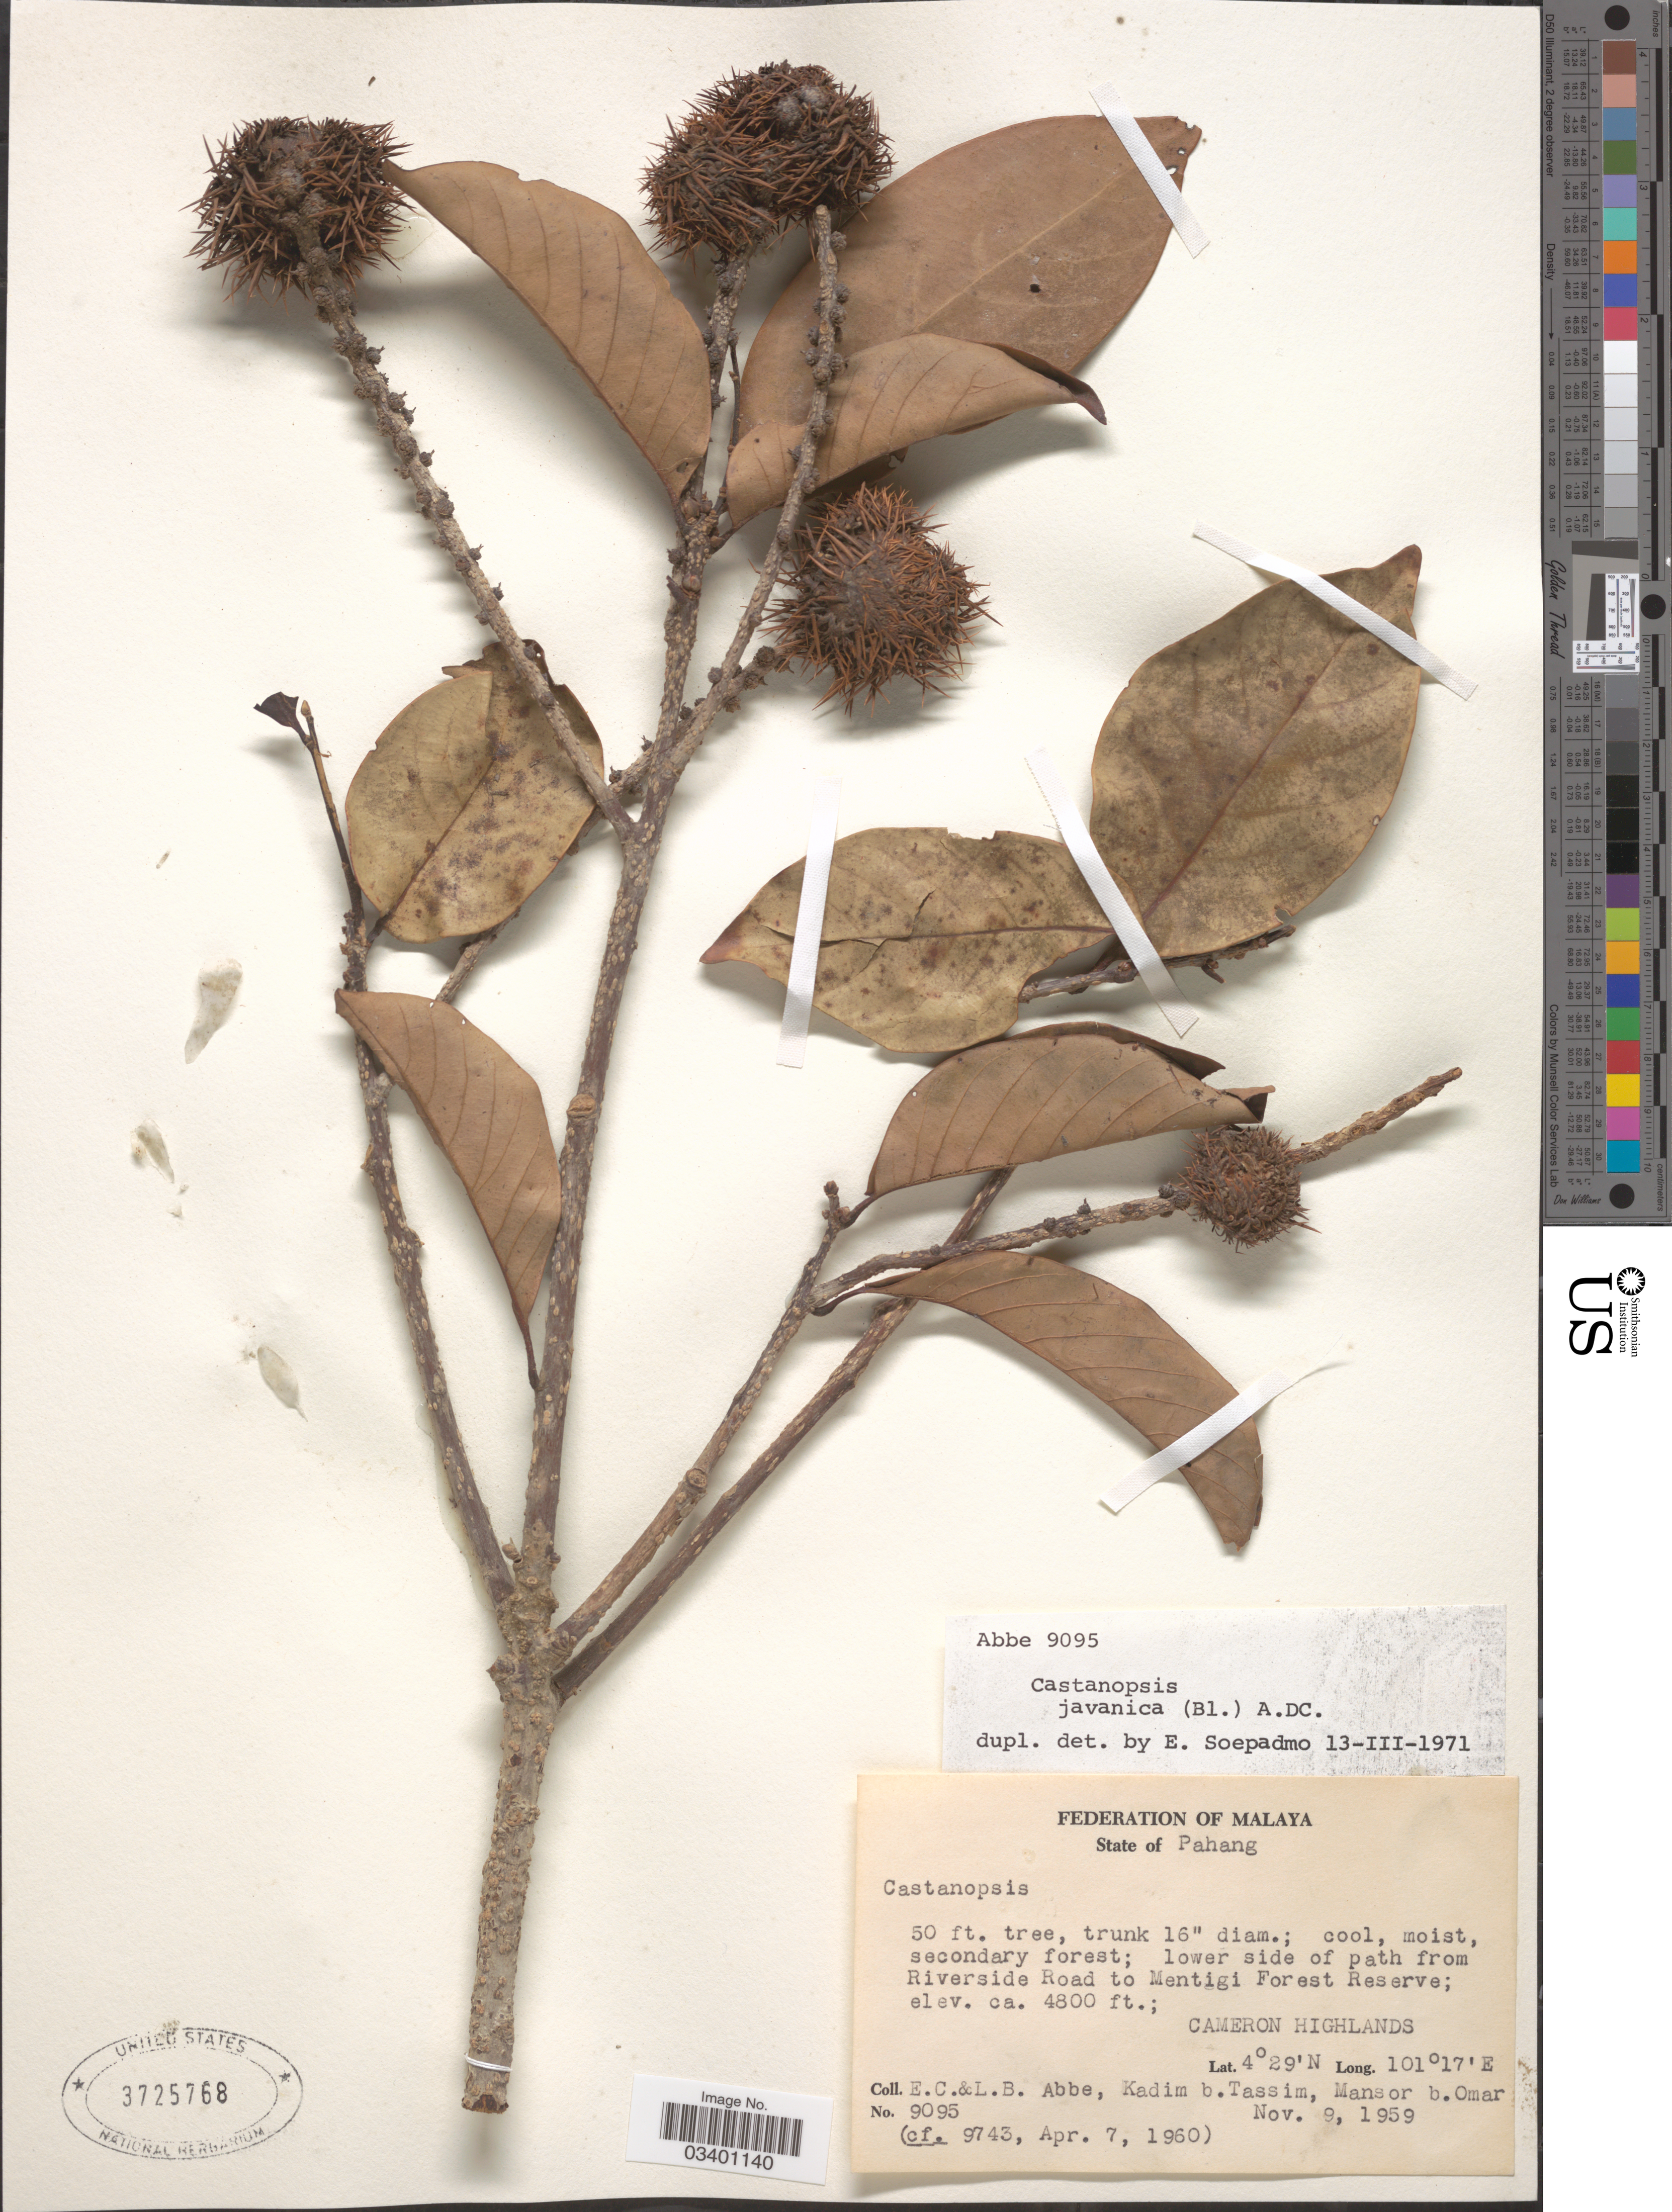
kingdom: Plantae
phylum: Tracheophyta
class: Magnoliopsida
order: Fagales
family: Fagaceae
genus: Castanopsis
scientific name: Castanopsis javanica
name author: (Blume) A. DC.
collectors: E. C. Abbe, L. B. Abbe, K. Tassim & M. Omar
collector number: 9095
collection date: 1959-11-09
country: Malaysia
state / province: Pahang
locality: Federation of Malaya. Lower side of path from Riverside Road to Mentigi Forest Reserve. Cameron Highlands.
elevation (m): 1463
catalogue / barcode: US 3725768